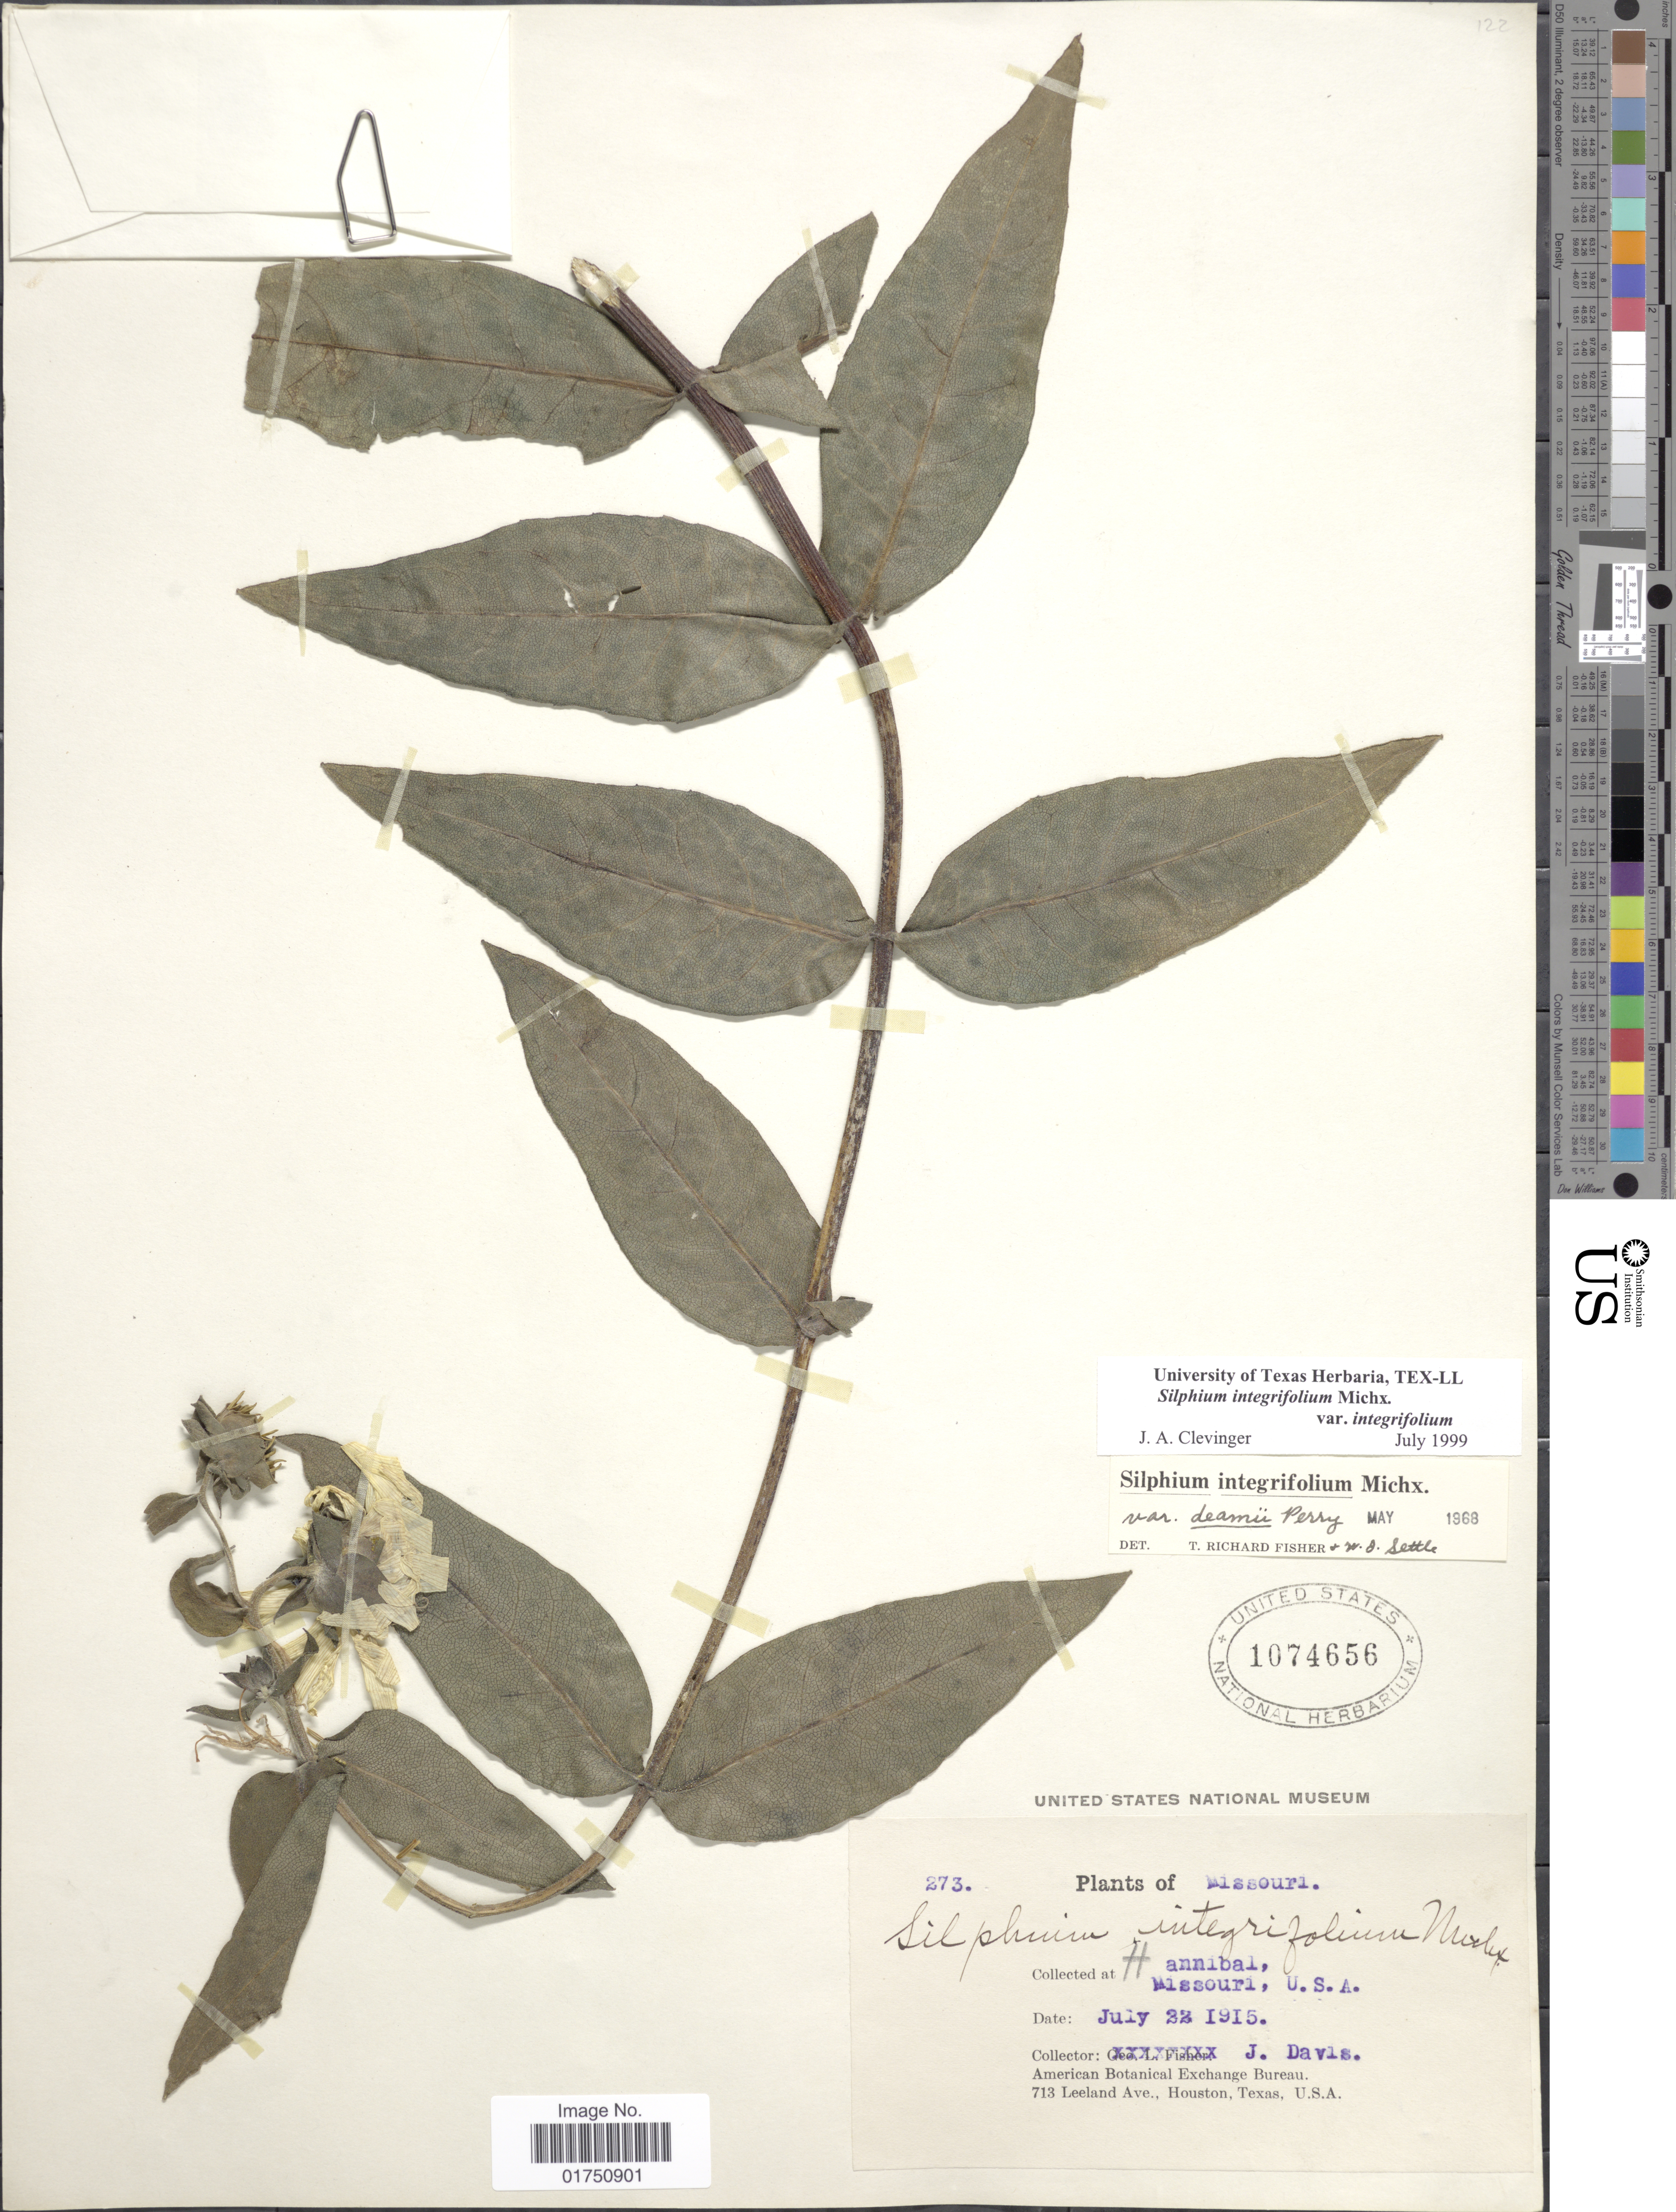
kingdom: Plantae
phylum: Tracheophyta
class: Magnoliopsida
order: Asterales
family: Asteraceae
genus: Silphium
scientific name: Silphium integrifolium var. integrifolium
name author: Michx.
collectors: J. Davis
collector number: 273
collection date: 1915-07-22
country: United States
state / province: Missouri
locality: Hannibal, Missouri, U.S.A.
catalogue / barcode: US 1074656